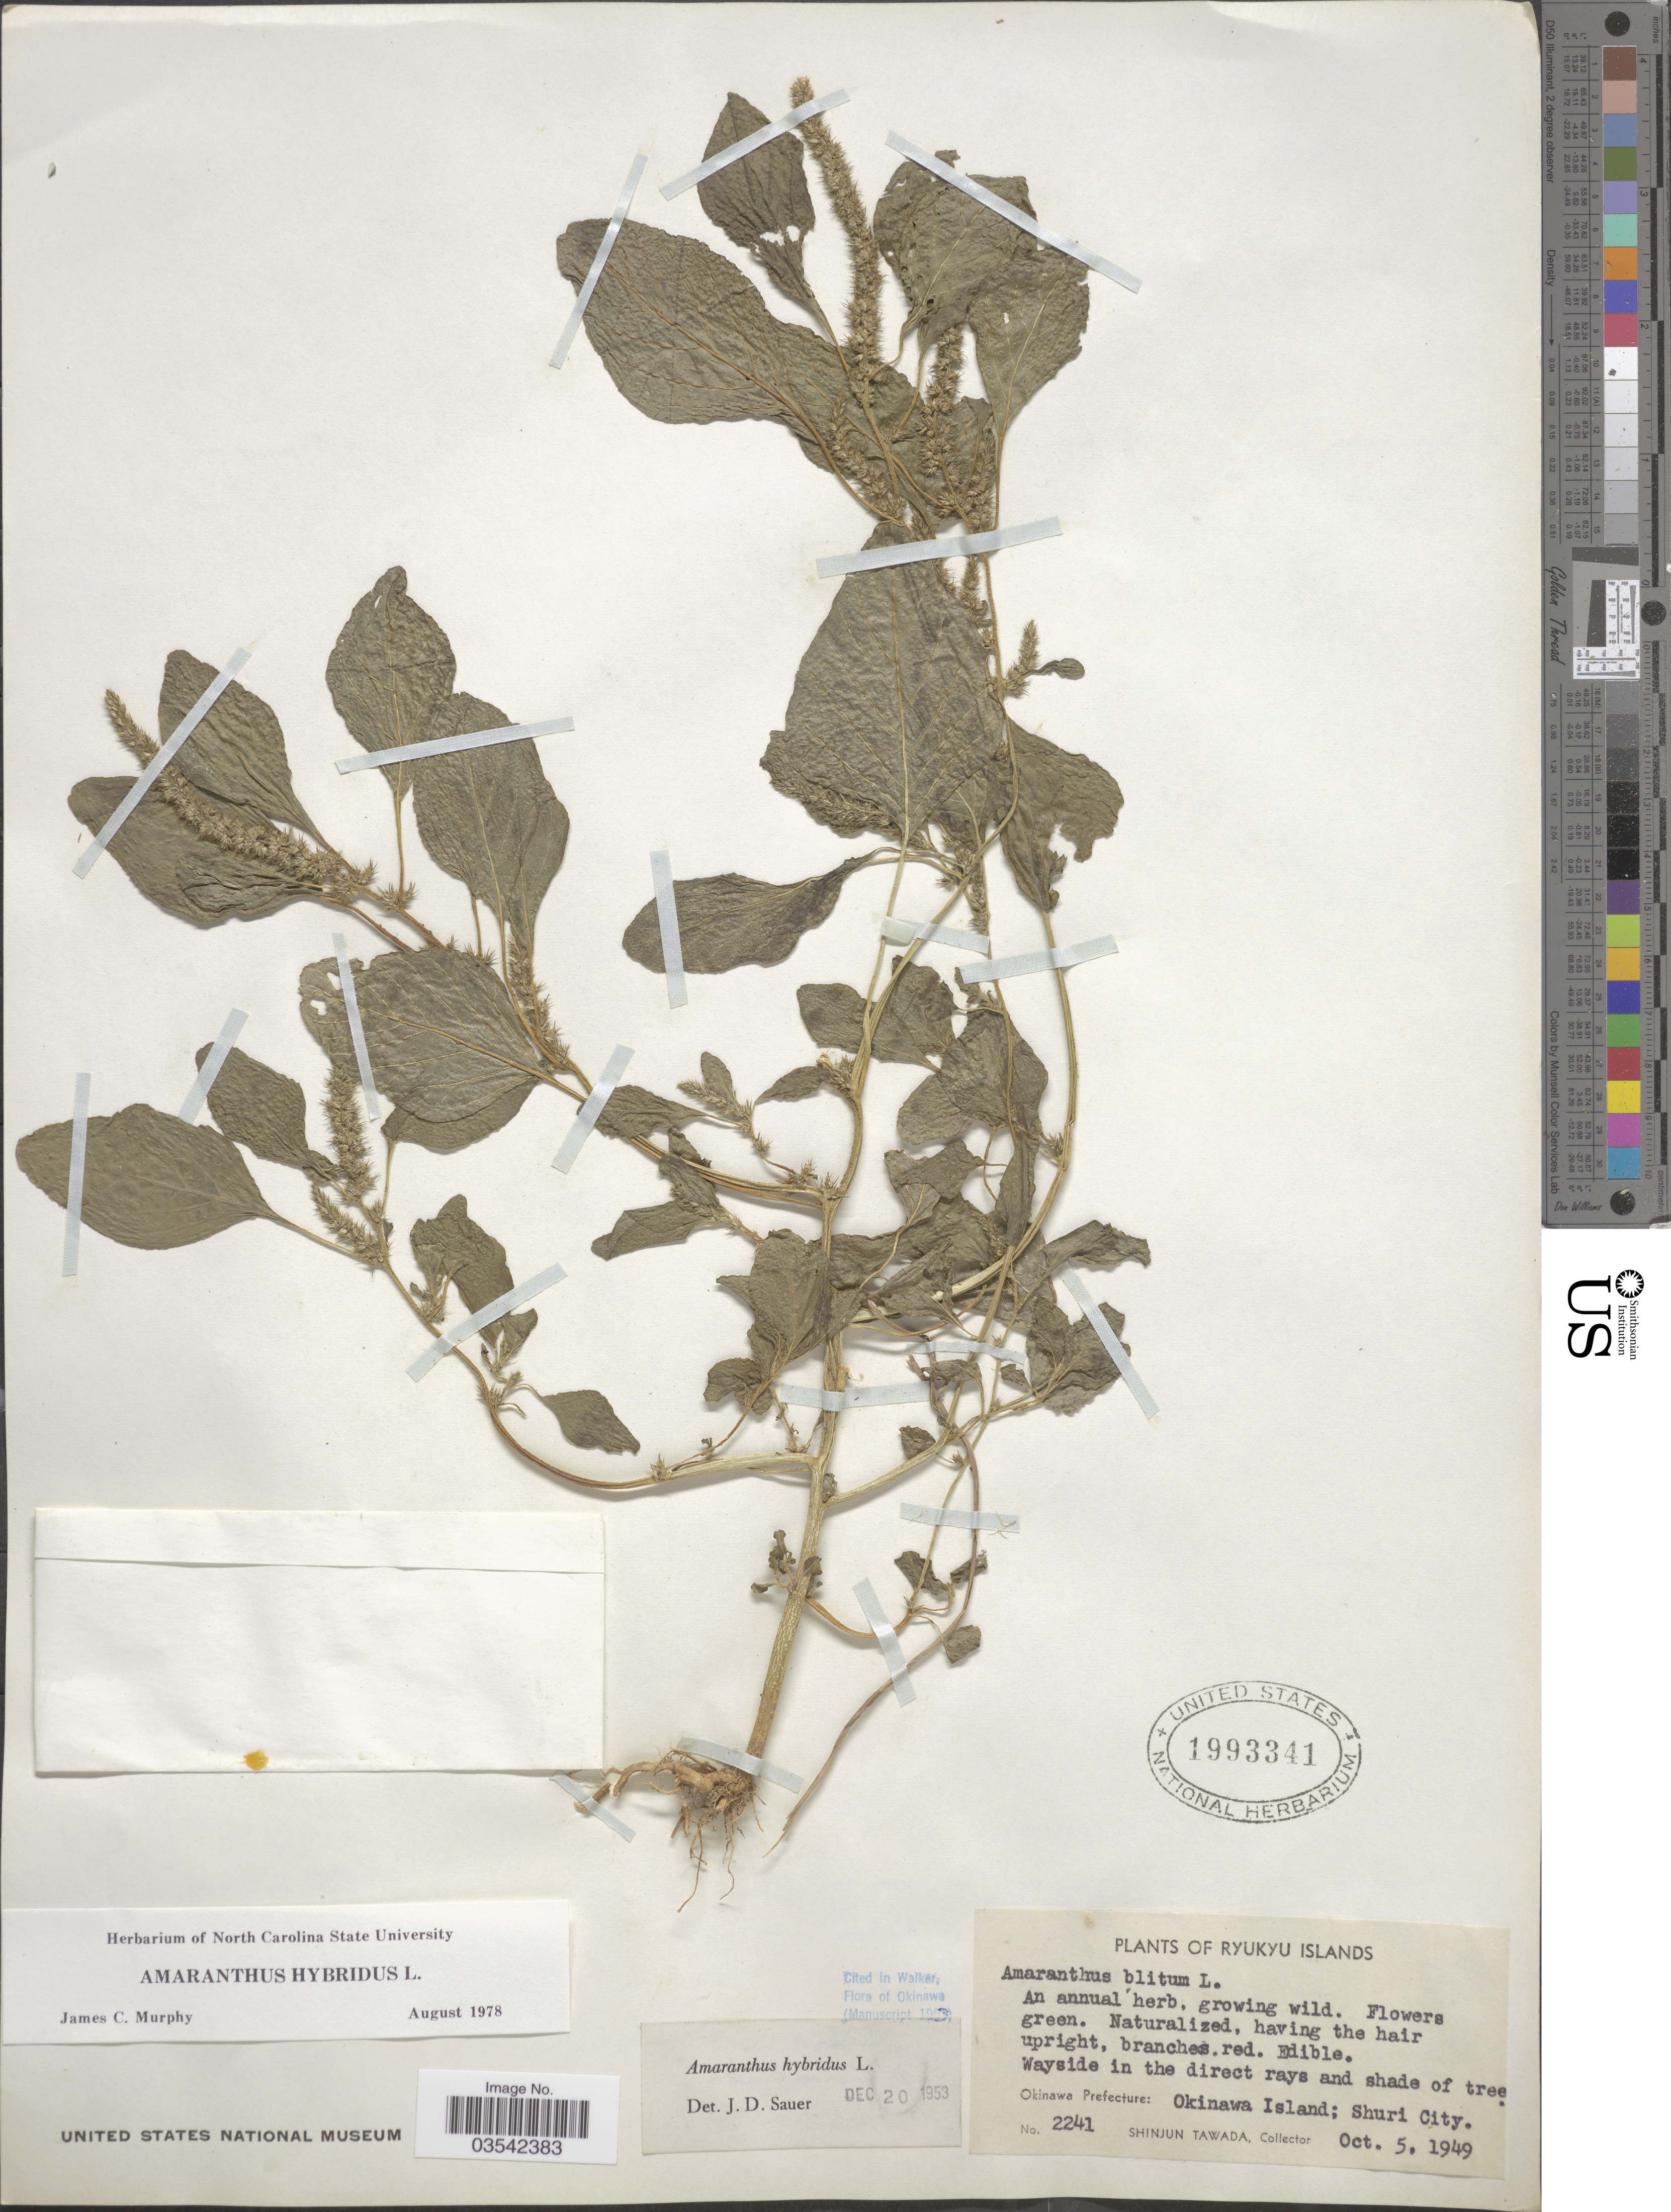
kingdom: Plantae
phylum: Tracheophyta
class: Magnoliopsida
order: Caryophyllales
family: Amaranthaceae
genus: Amaranthus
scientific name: Amaranthus hybridus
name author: L.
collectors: S. Tawada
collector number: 2241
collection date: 1949-10-05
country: Japan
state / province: Okinawa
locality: Ryukyu Islands. Okinawa Prefecture: Okinawa Island; Shuri City.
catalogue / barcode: US 1993341